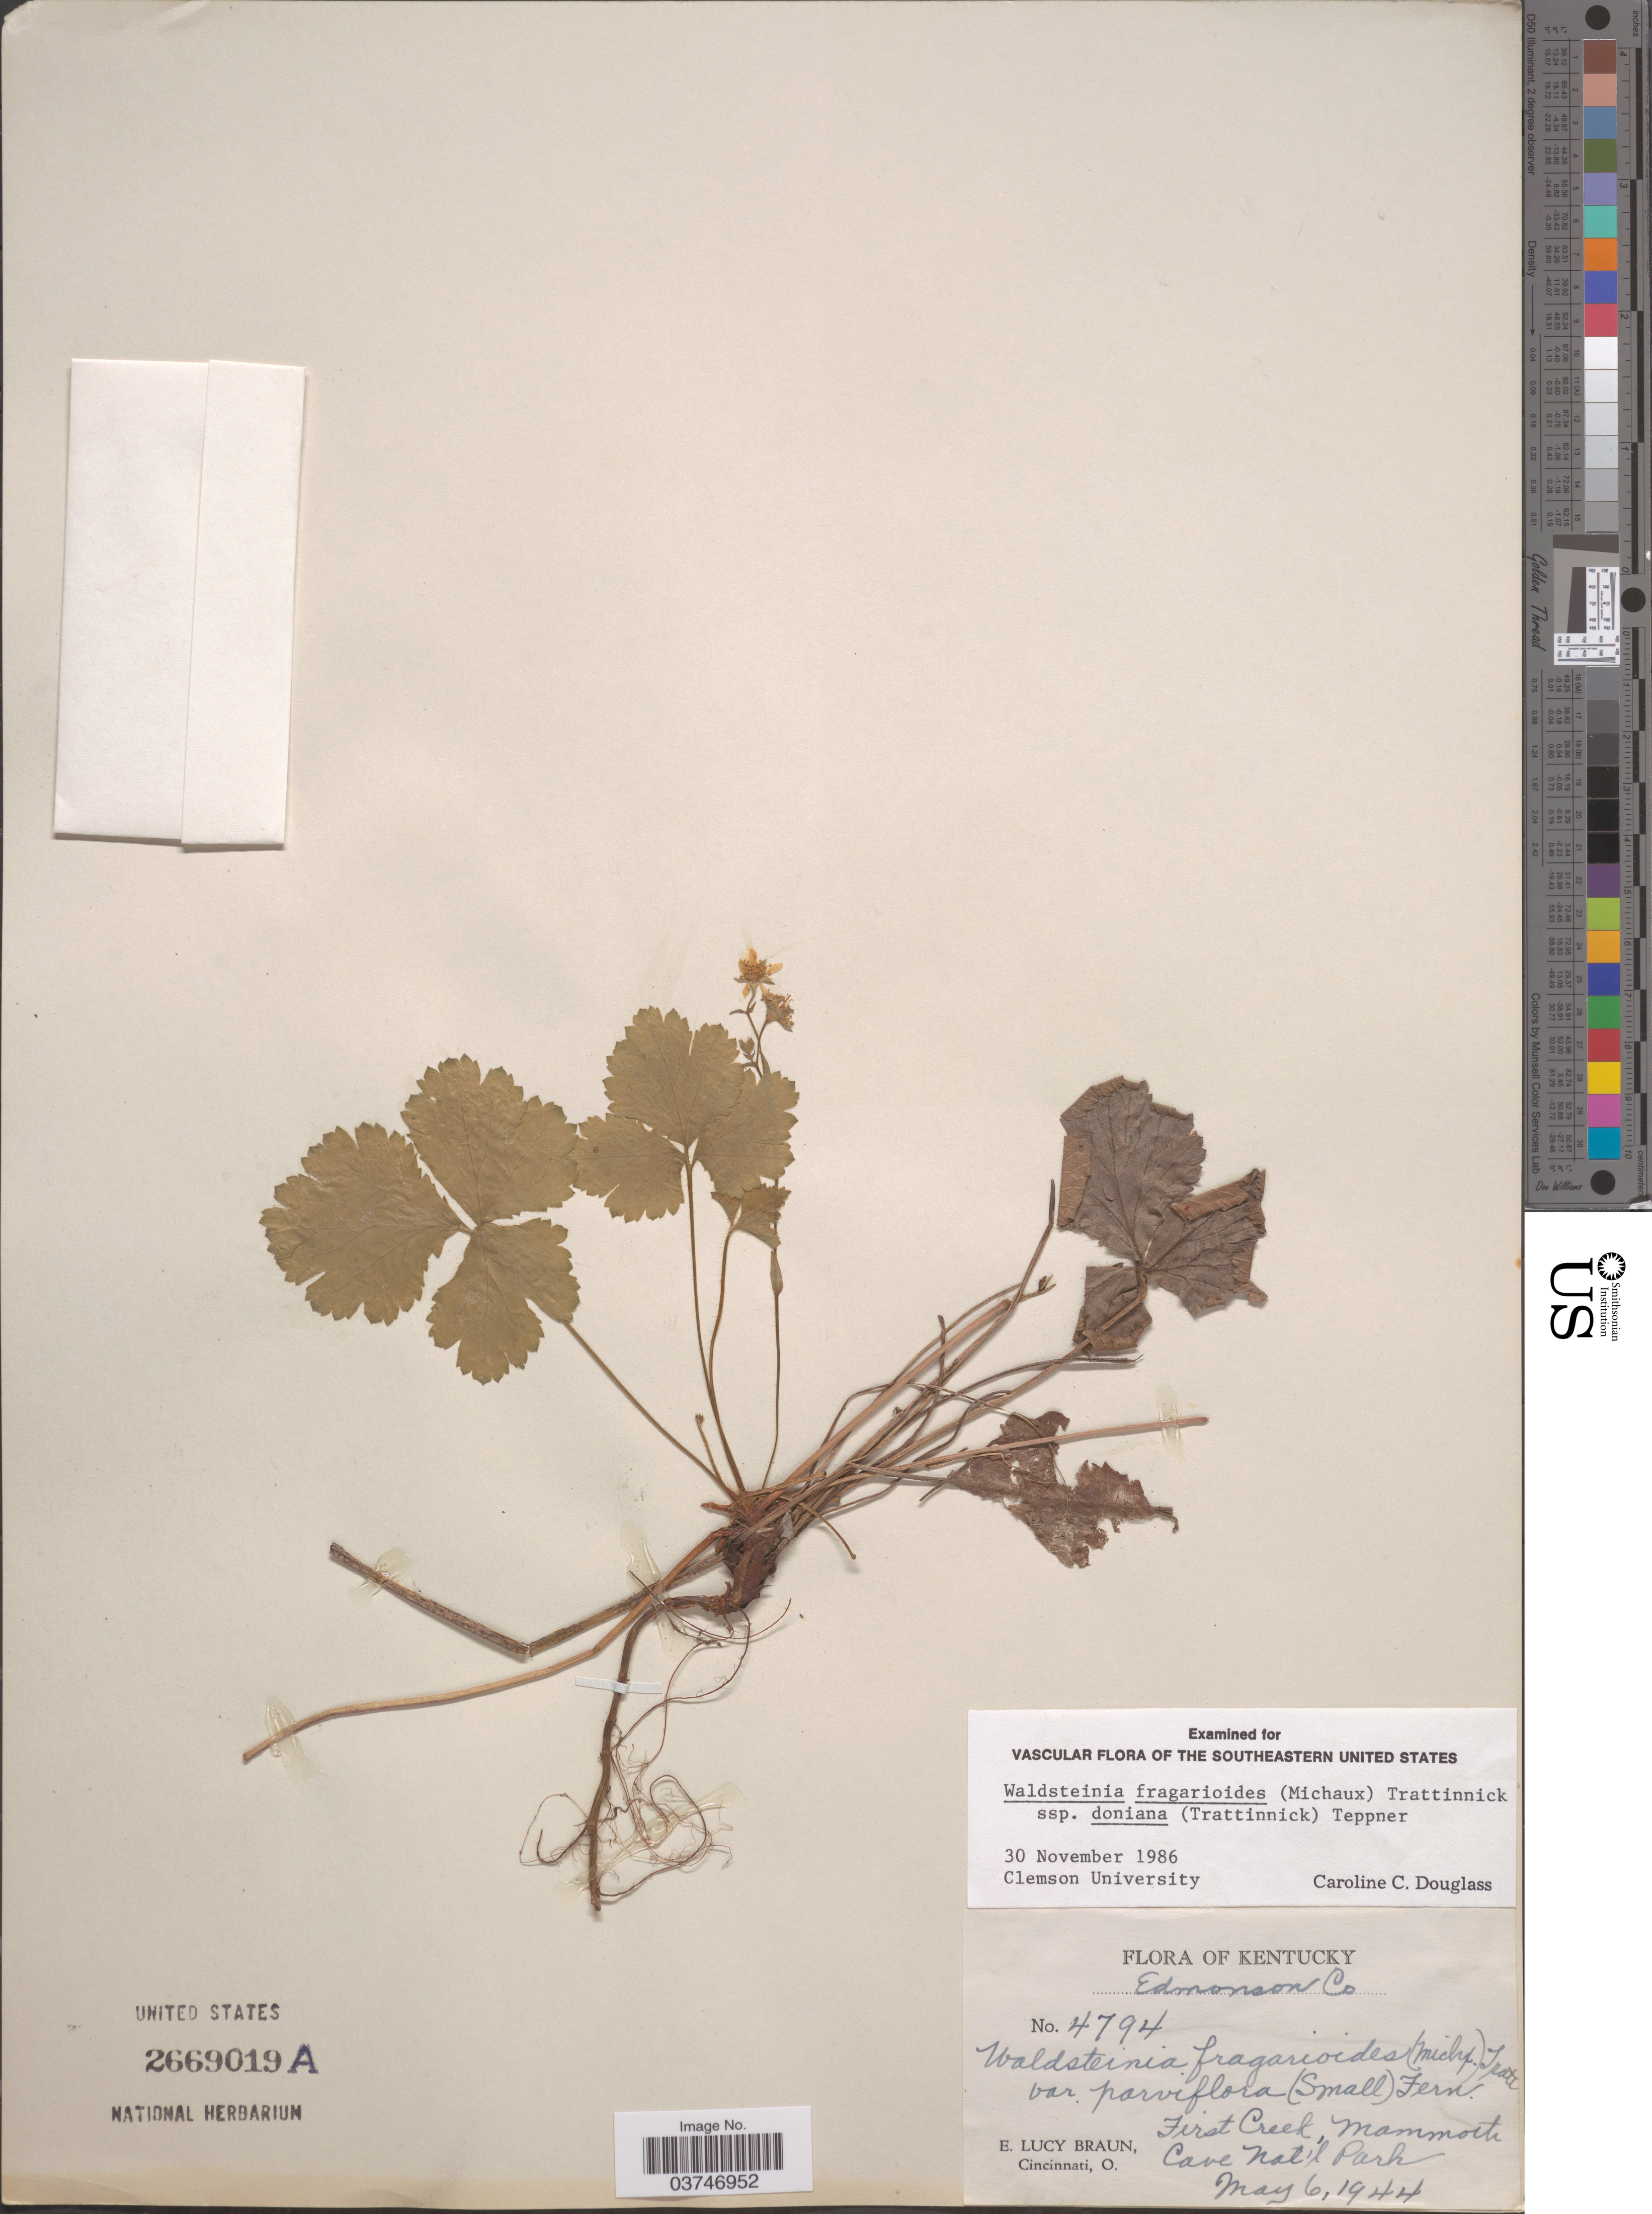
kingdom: Plantae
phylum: Tracheophyta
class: Magnoliopsida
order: Rosales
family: Rosaceae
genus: Waldsteinia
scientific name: Waldsteinia fragarioides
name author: (Michx.) Tratt.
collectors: E. L. Braun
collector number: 4794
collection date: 1944-05-06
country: United States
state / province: Kentucky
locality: Edmonson Co. First Creek, Mammoth Cave Nat'l Park.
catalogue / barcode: US 2669019A